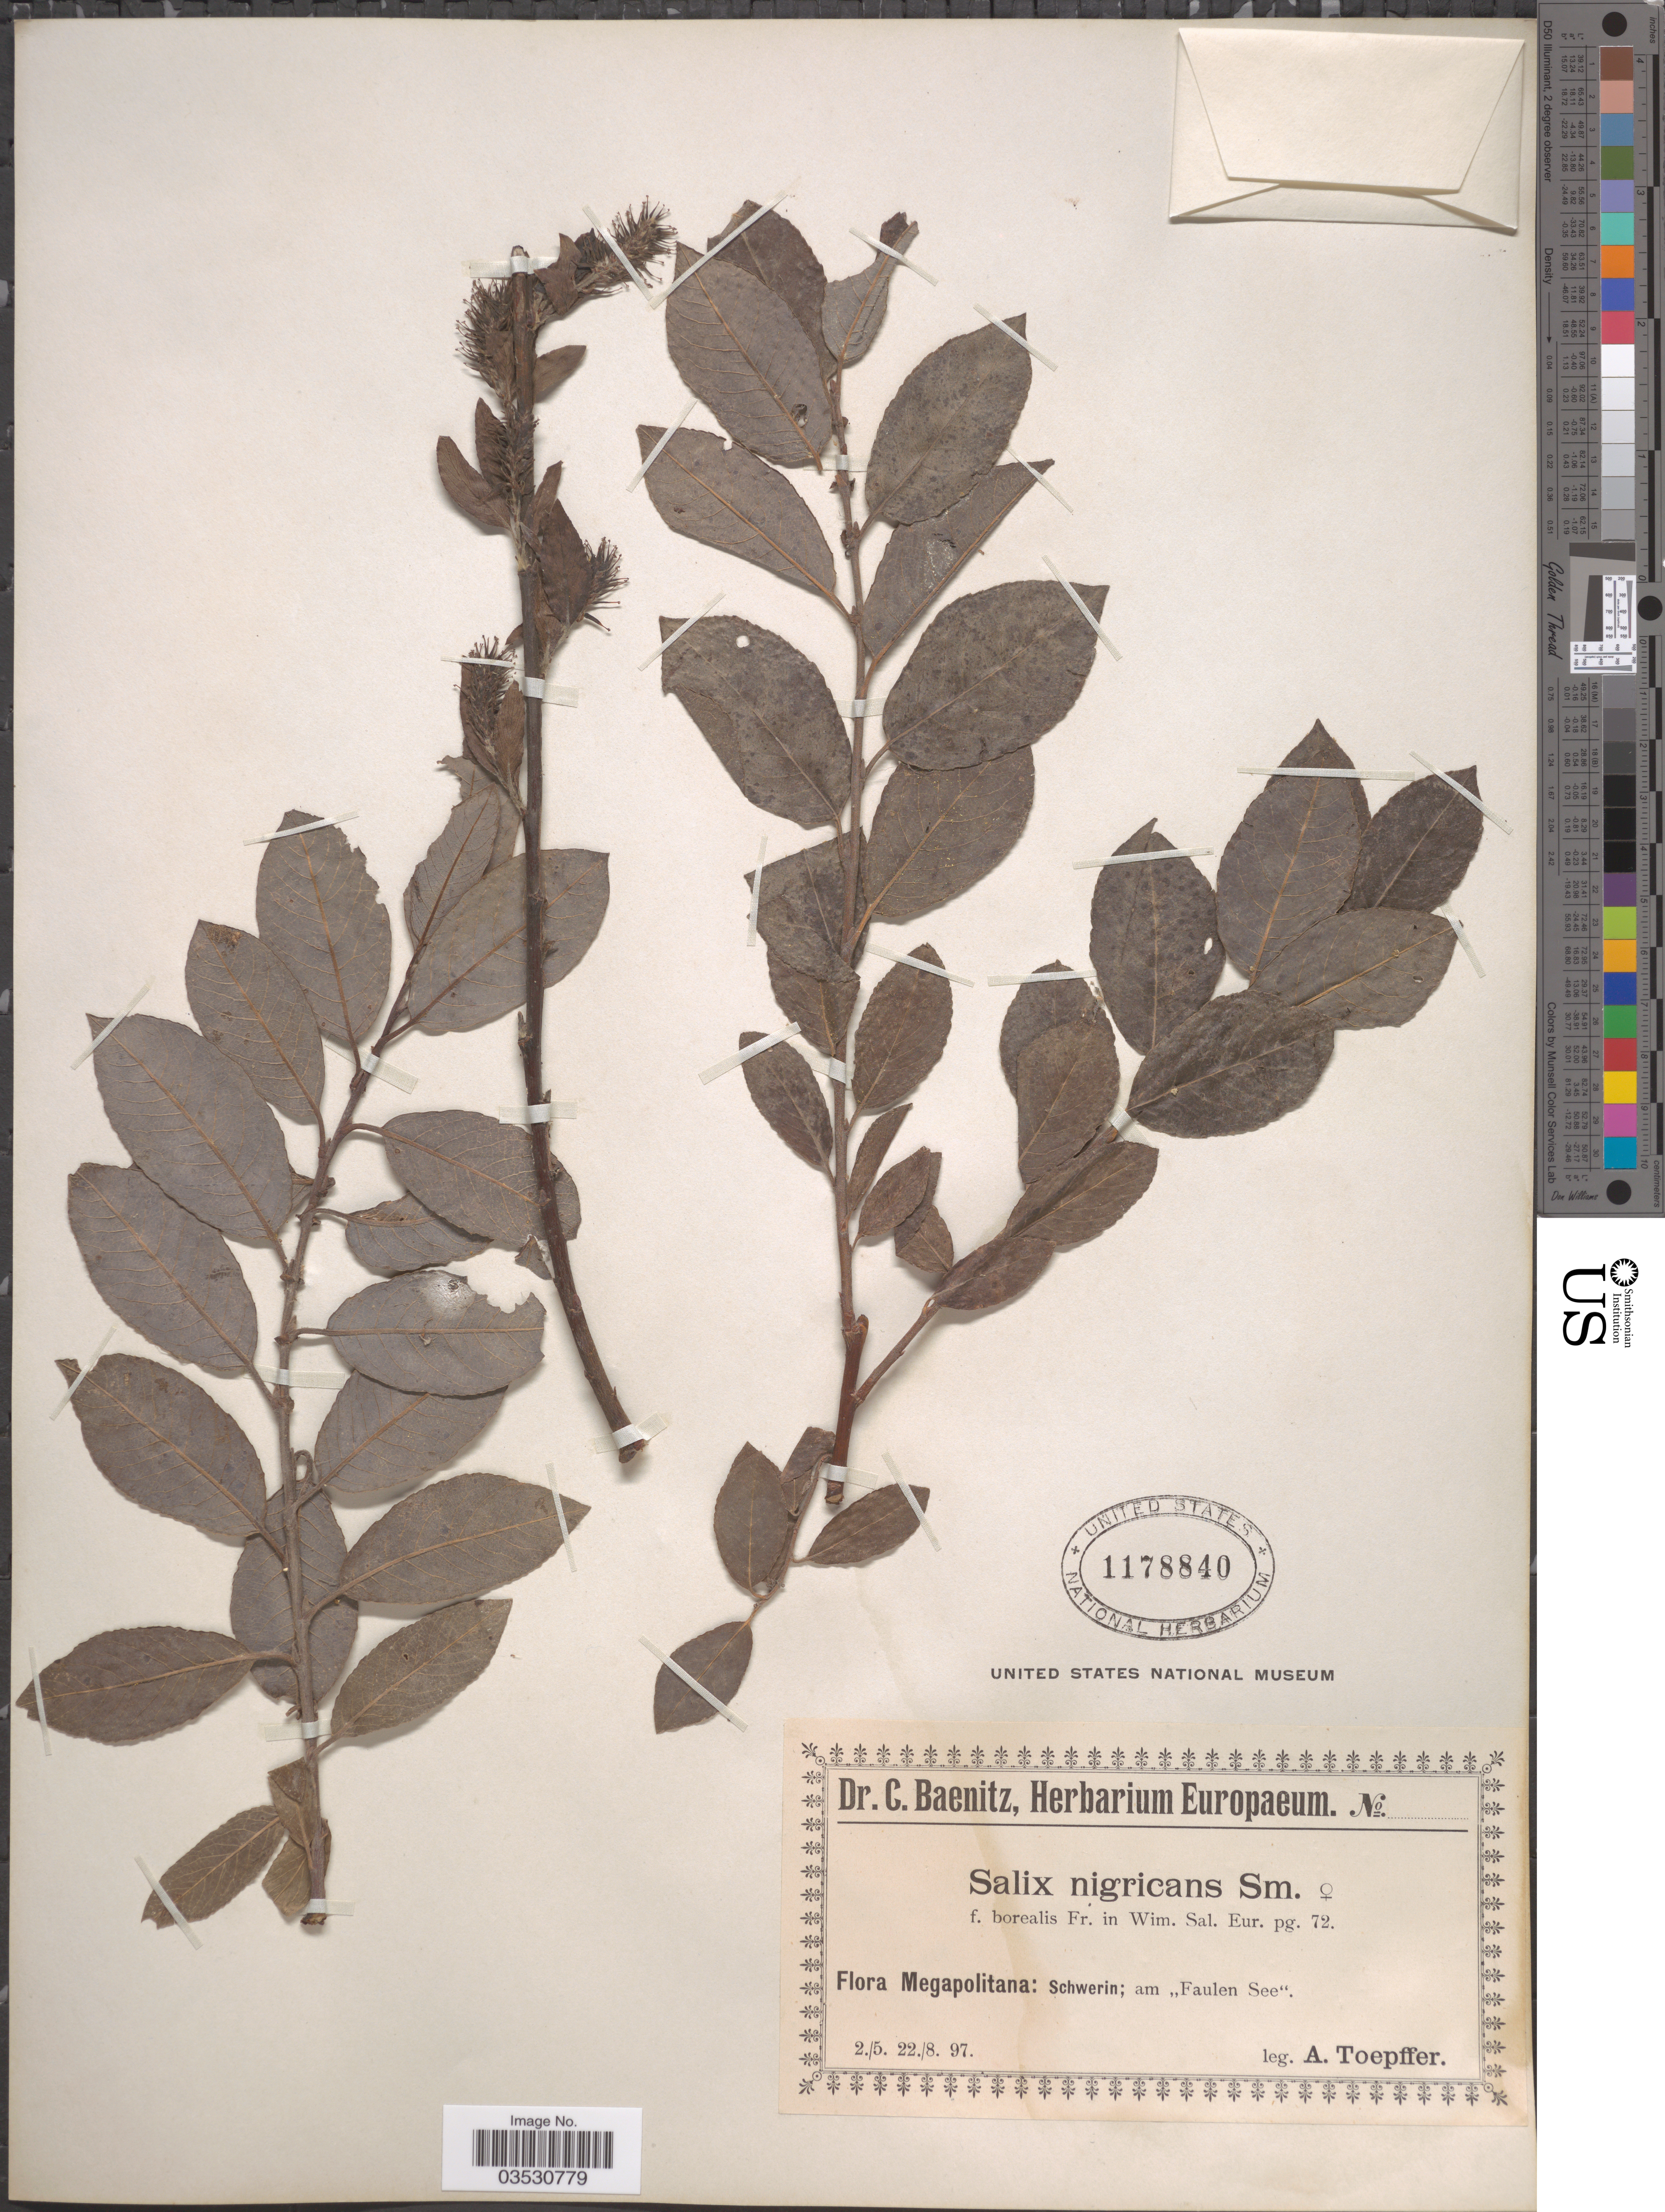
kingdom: Plantae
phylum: Tracheophyta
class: Magnoliopsida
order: Malpighiales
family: Salicaceae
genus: Salix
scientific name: Salix nigricans f. borealis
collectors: A. Toepffer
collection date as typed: Transcribed d/m/y: 2/5/97 to 22/8/97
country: Germany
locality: Megapolitana: Schwerin; am "Faulen See".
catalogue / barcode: US 1178840